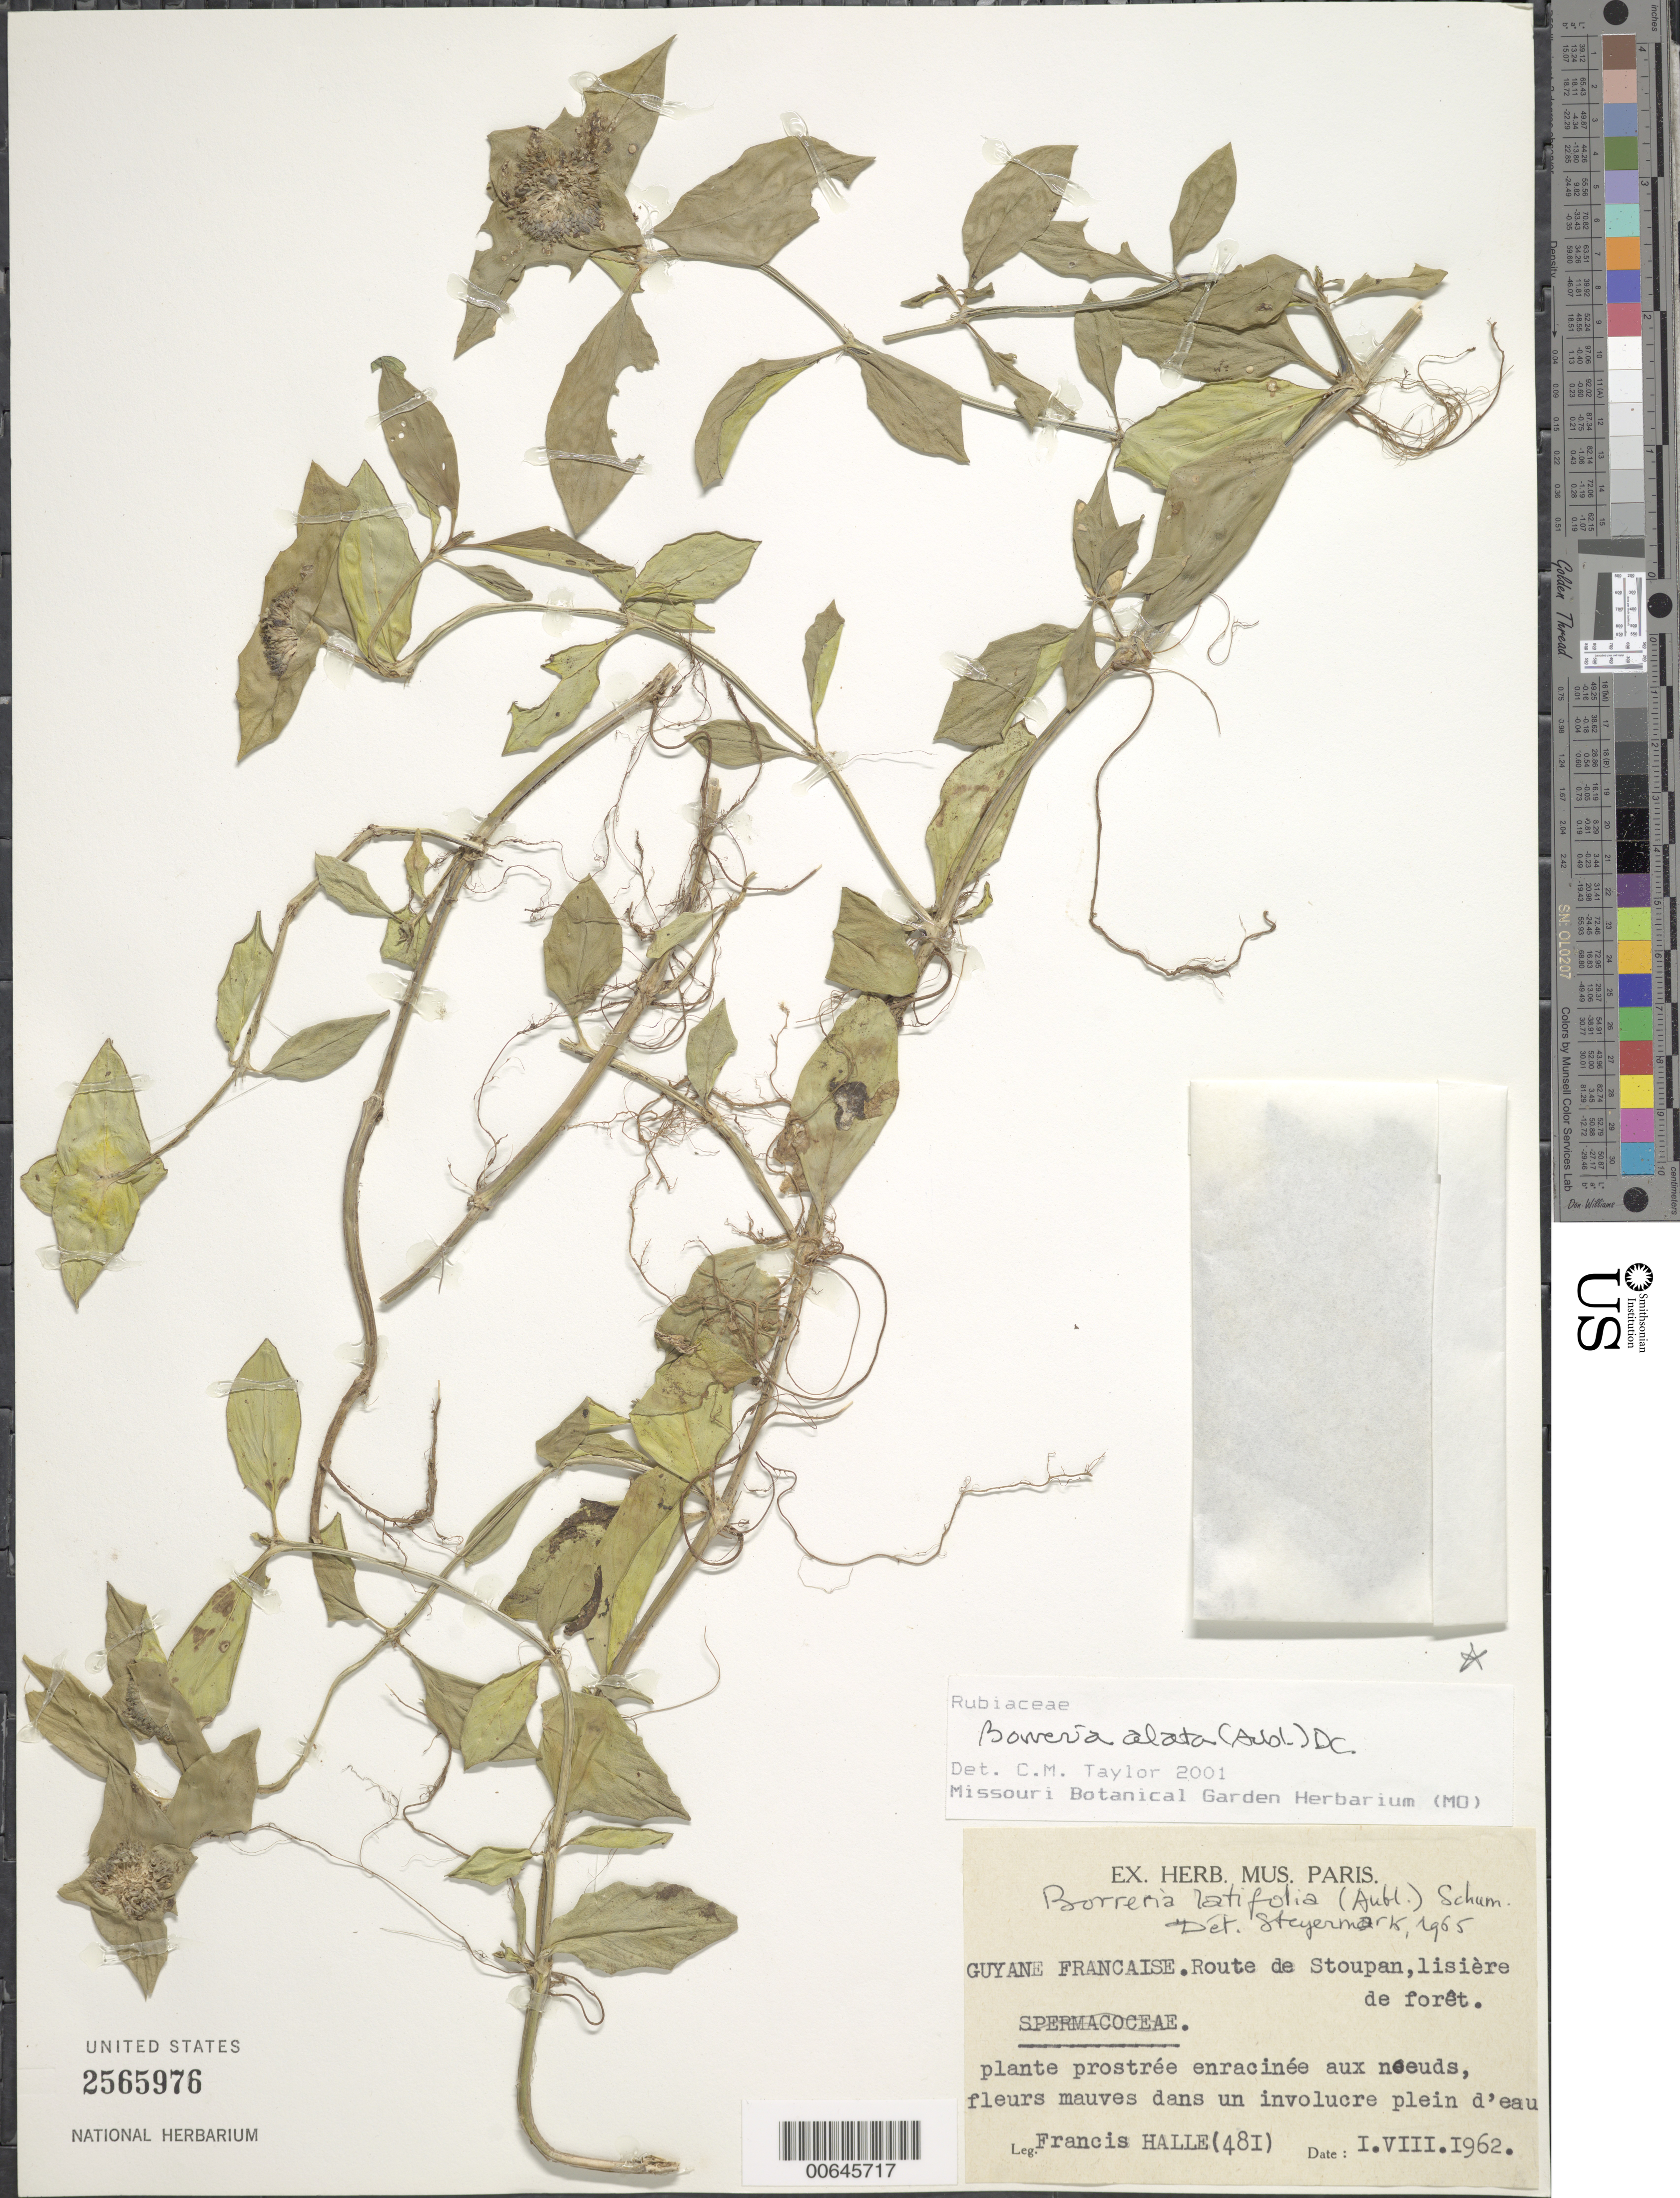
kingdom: Plantae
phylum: Tracheophyta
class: Magnoliopsida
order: Gentianales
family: Rubiaceae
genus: Borreria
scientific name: Borreria alata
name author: (Aubl.) DC.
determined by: Taylor, Charlotte M.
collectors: F. Hallé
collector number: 481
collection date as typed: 1-Aug-62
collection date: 1962-08-01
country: French Guiana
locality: Stoupan, route de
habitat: Lisière de forêt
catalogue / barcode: US 2565976